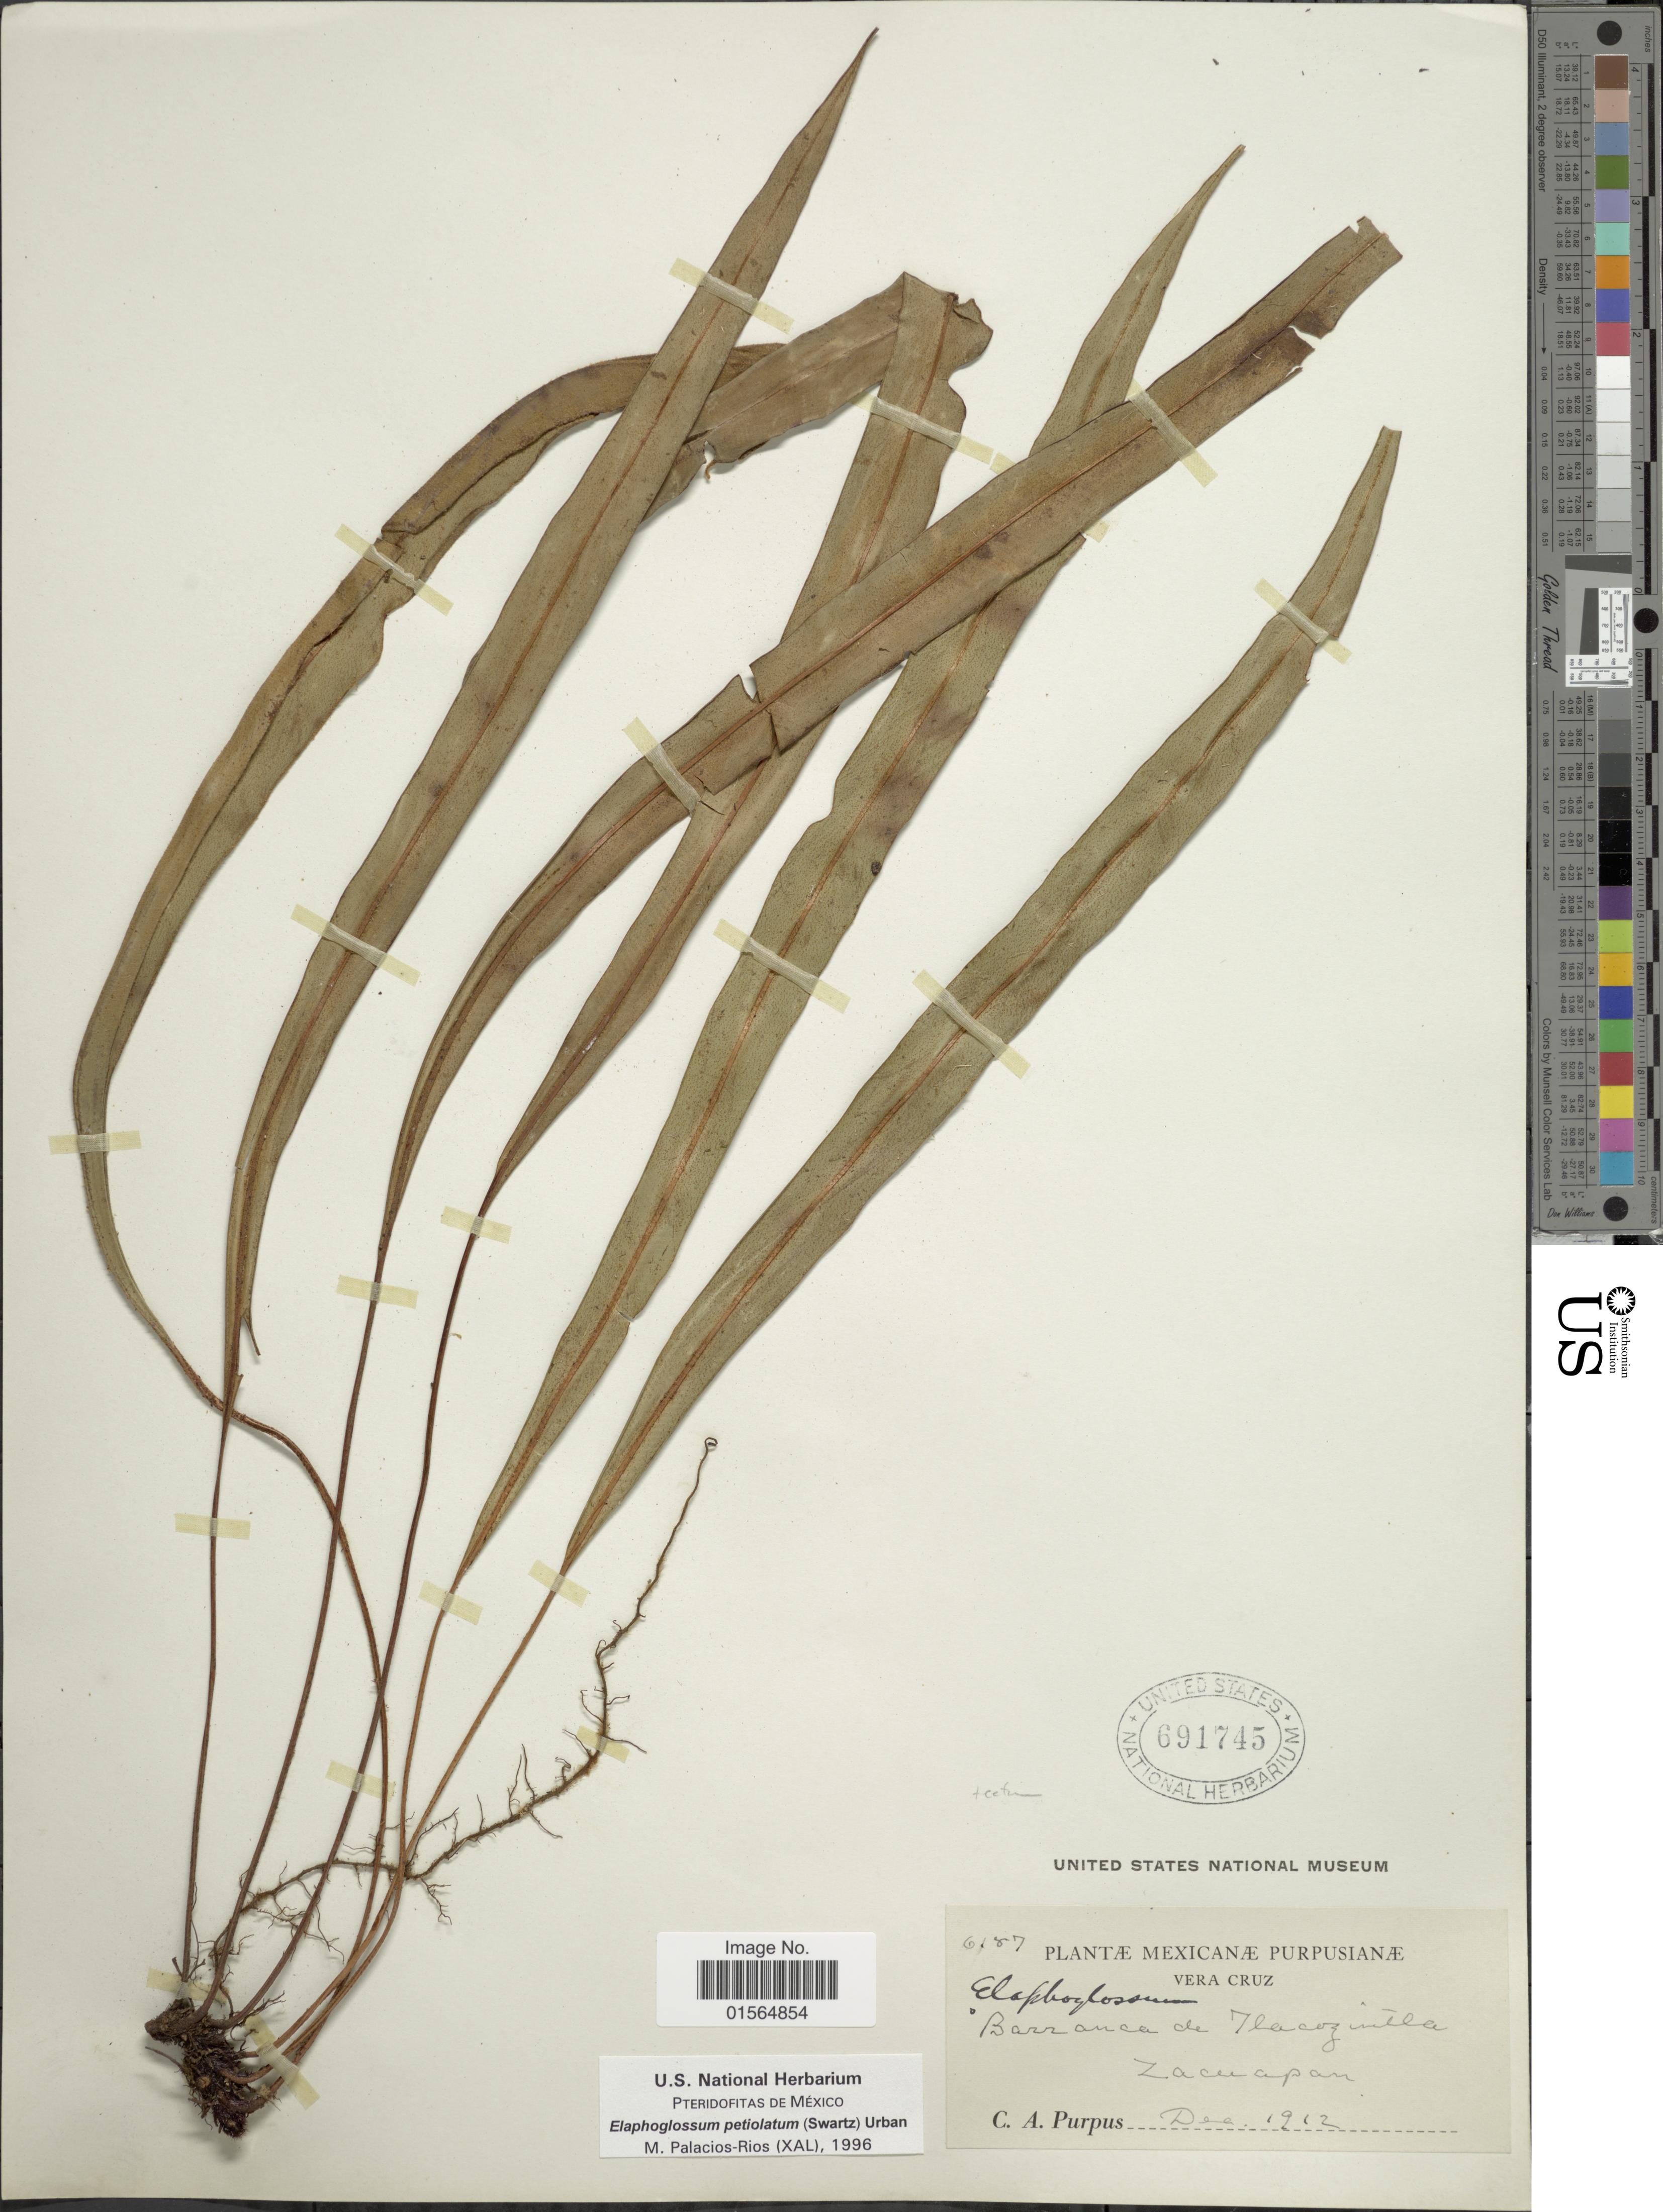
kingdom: Plantae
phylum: Tracheophyta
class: Polypodiopsida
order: Polypodiales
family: Dryopteridaceae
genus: Elaphoglossum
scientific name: Elaphoglossum petiolatum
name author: (Sw.) Urb.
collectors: C. A. Purpus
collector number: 6157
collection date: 1912-12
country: Mexico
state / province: Veracruz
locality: Barranca de Ilacozuilla, Zacuapan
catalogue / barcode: US 691745